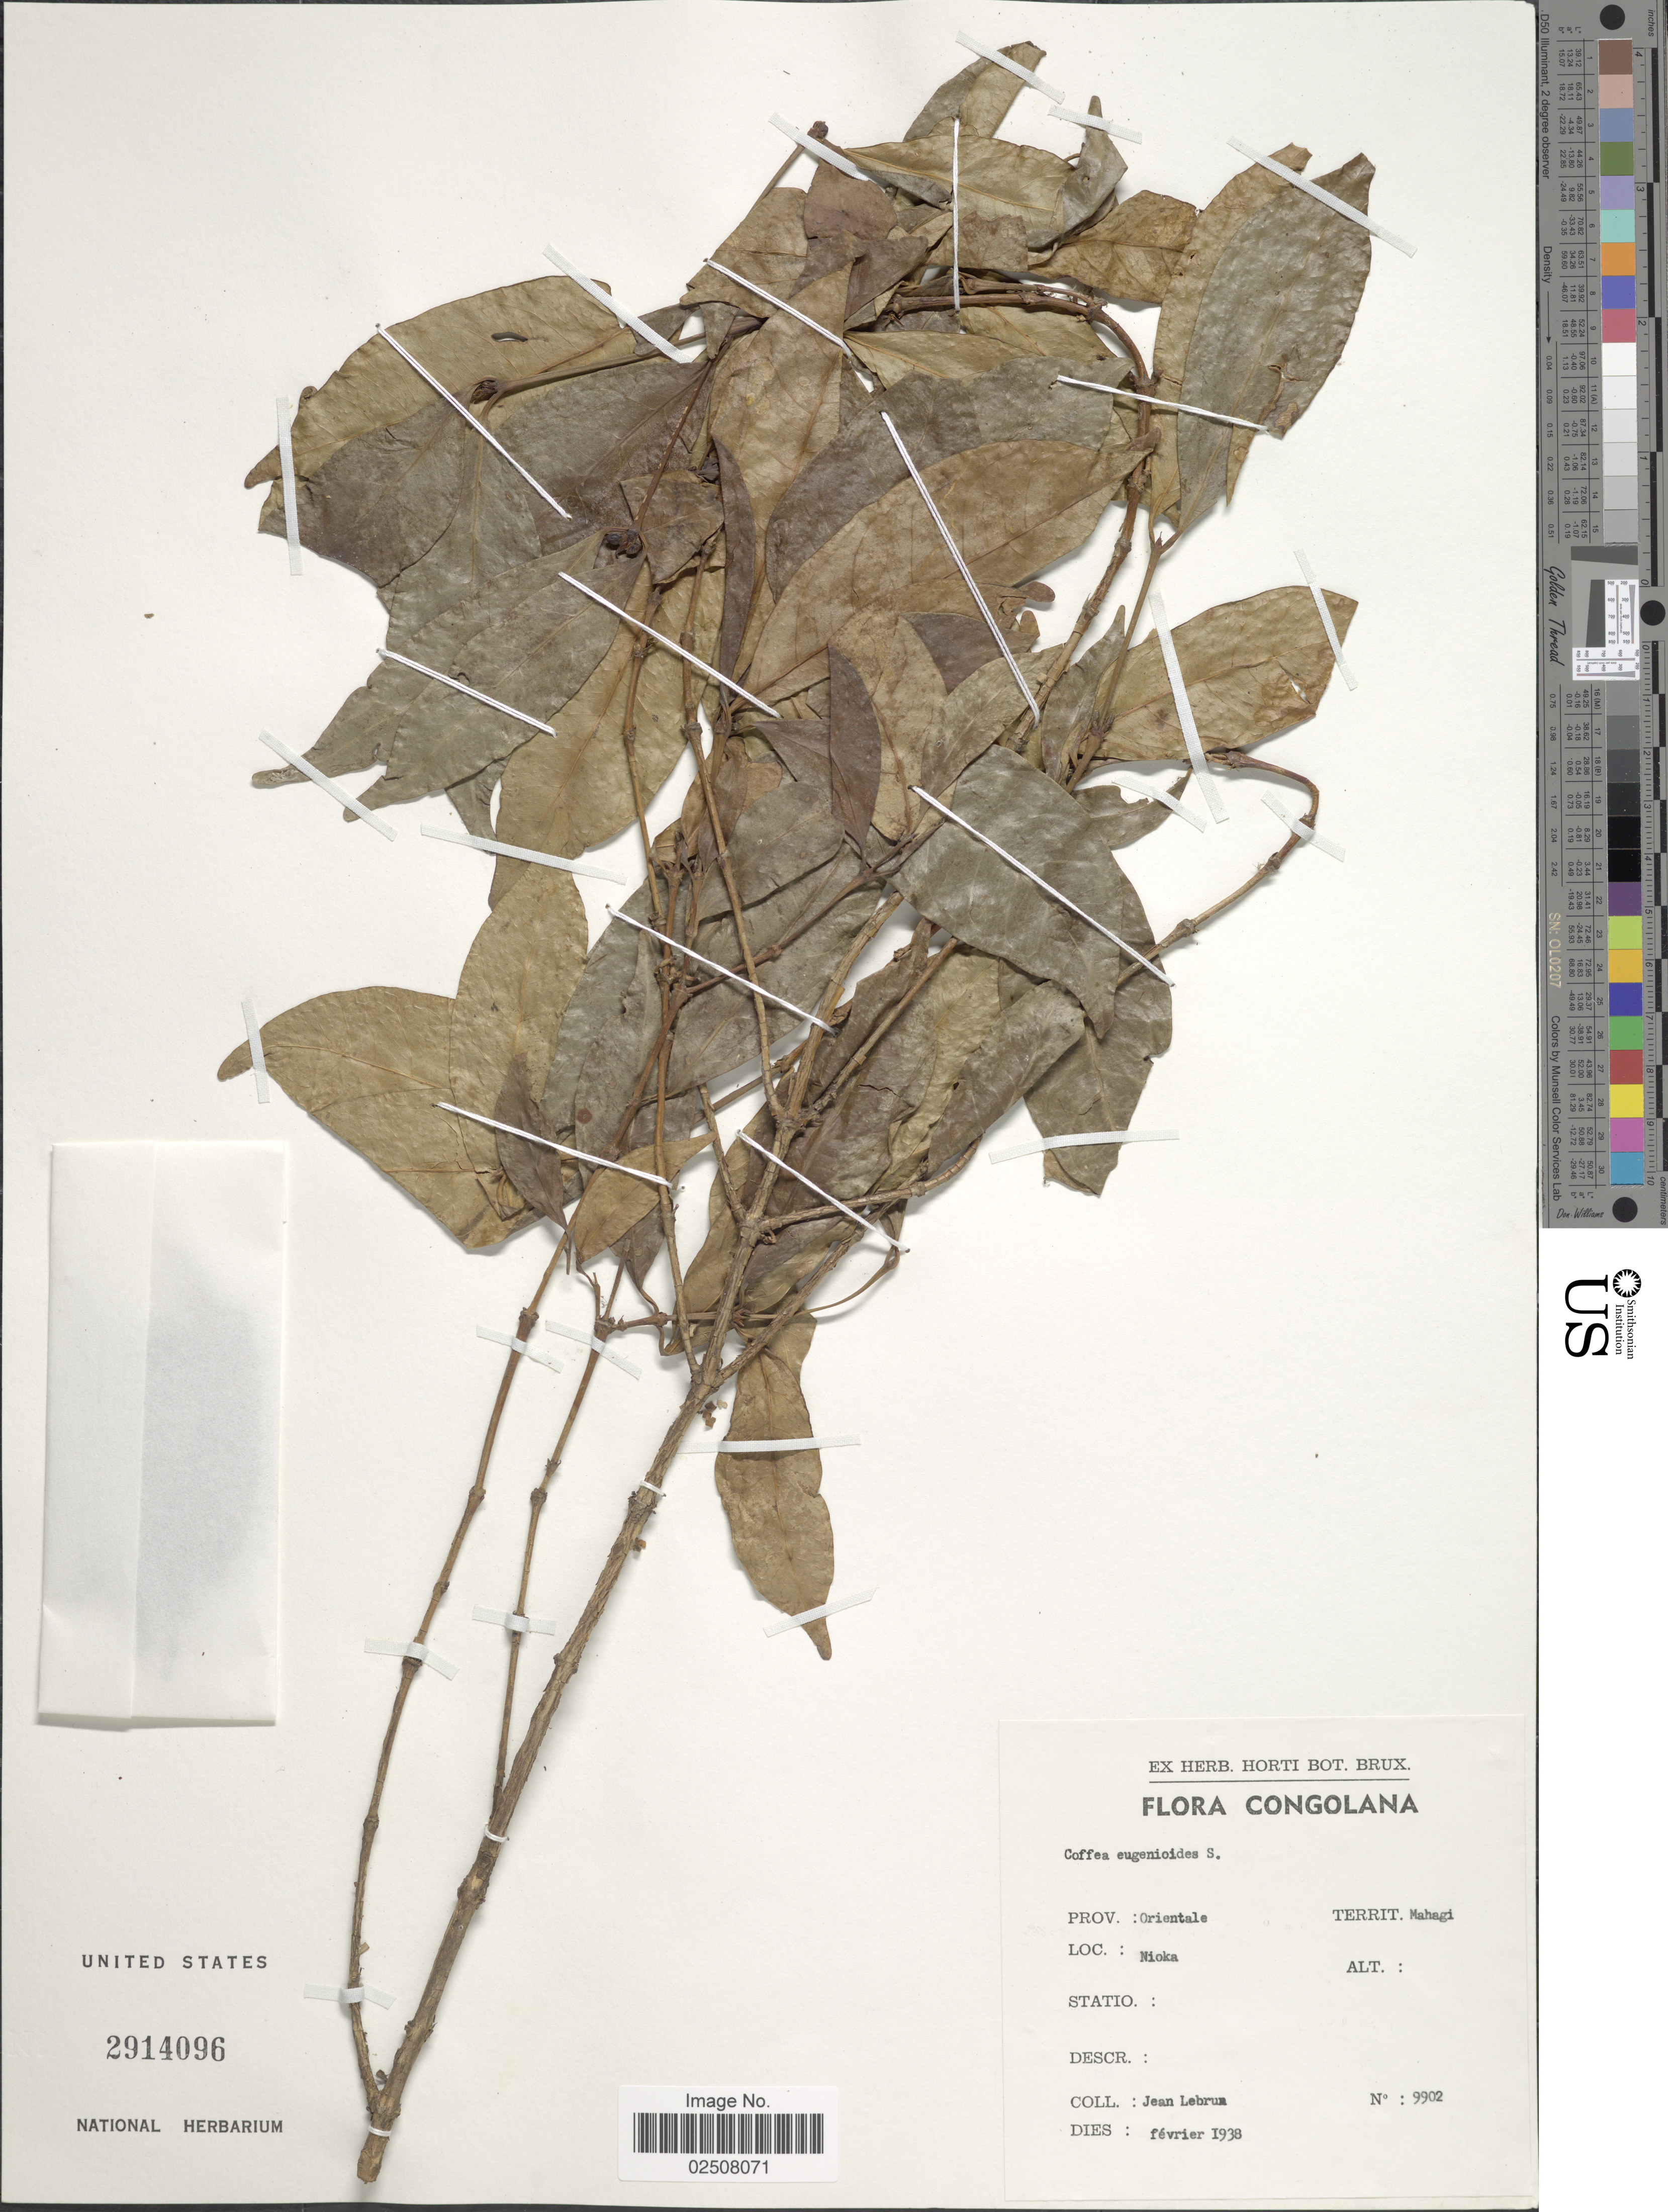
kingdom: Plantae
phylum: Tracheophyta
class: Magnoliopsida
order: Gentianales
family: Rubiaceae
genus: Coffea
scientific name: Coffea eugenioides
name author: S. Moore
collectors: J. A. Lebrun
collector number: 9902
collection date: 1938-02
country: Congo, Democratic Republic of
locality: Congolana, Prov.: Orientale, Territ. Mahagi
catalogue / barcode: US 2914096